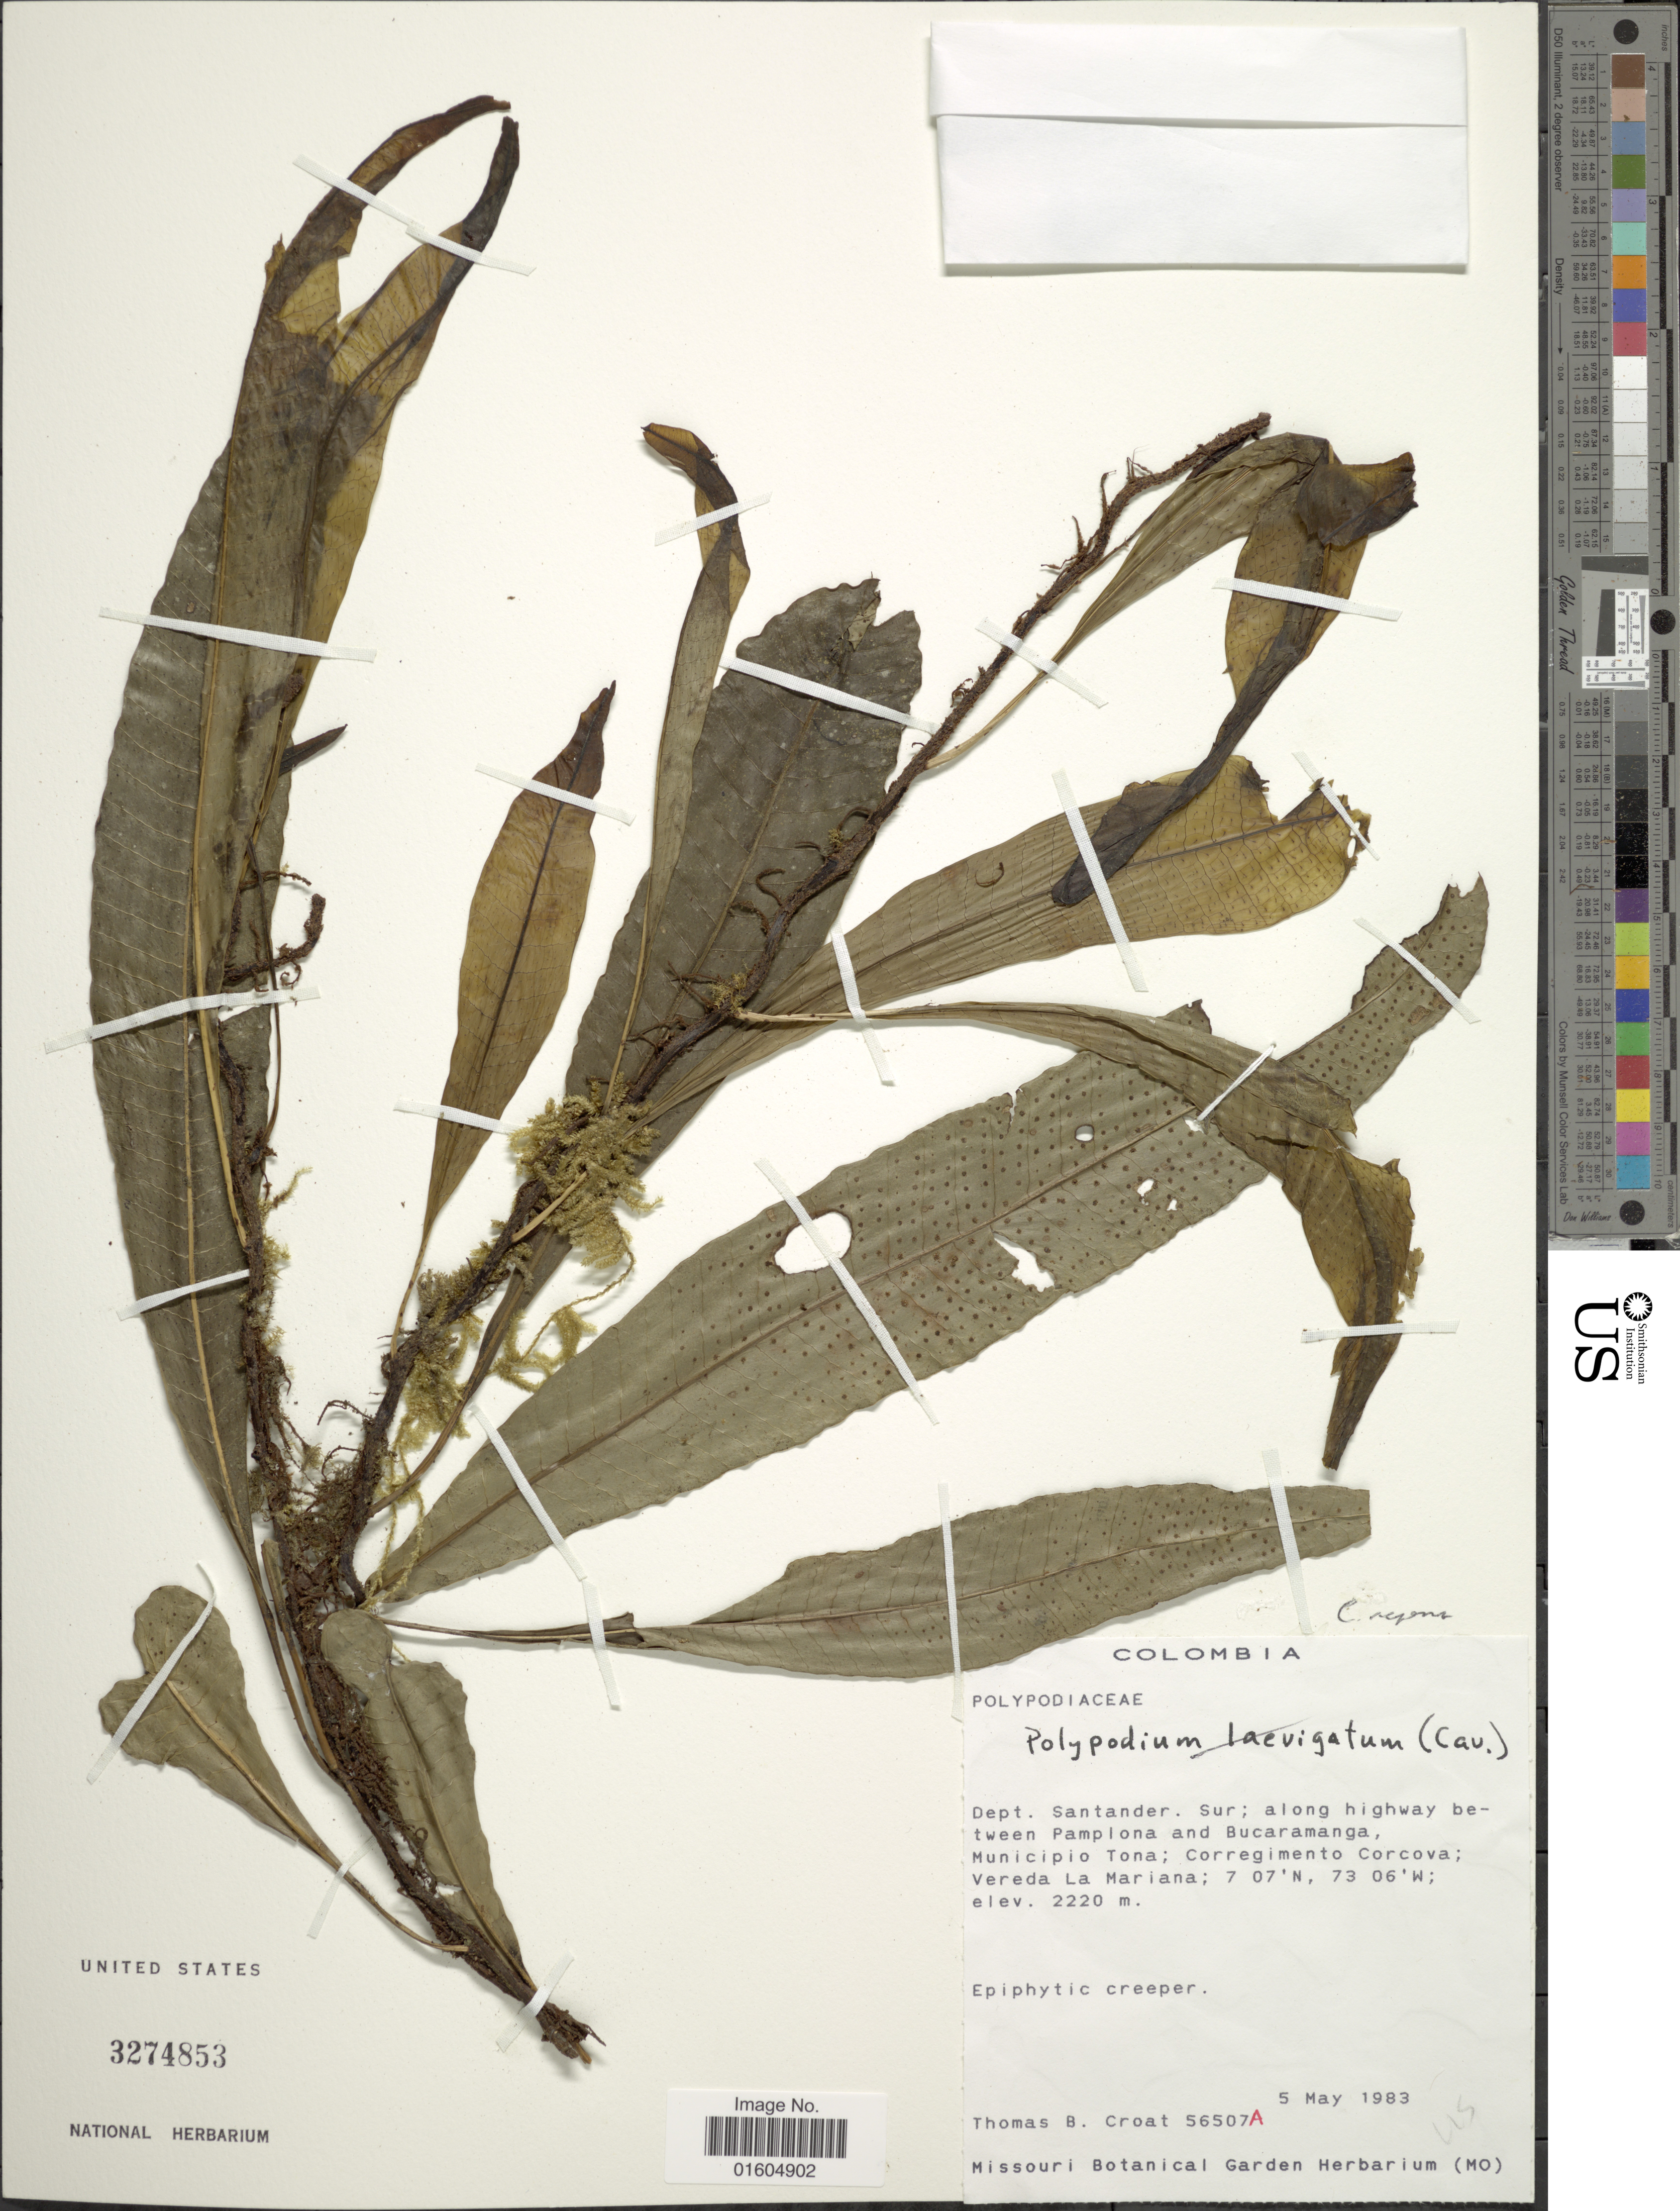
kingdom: Plantae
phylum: Tracheophyta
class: Polypodiopsida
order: Polypodiales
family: Polypodiaceae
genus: Campyloneurum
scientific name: Campyloneurum repens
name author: (Aubl.) C. Presl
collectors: T. B. Croat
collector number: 56507A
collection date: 1983-05-05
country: Colombia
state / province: Santander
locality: Colombia. Dept. Santander. Sur; along highway between Pamplona and Bucaramanga. Municipio Tona; Corregimento Corcova; Vereda La Mariana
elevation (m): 2220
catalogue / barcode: US 3274853